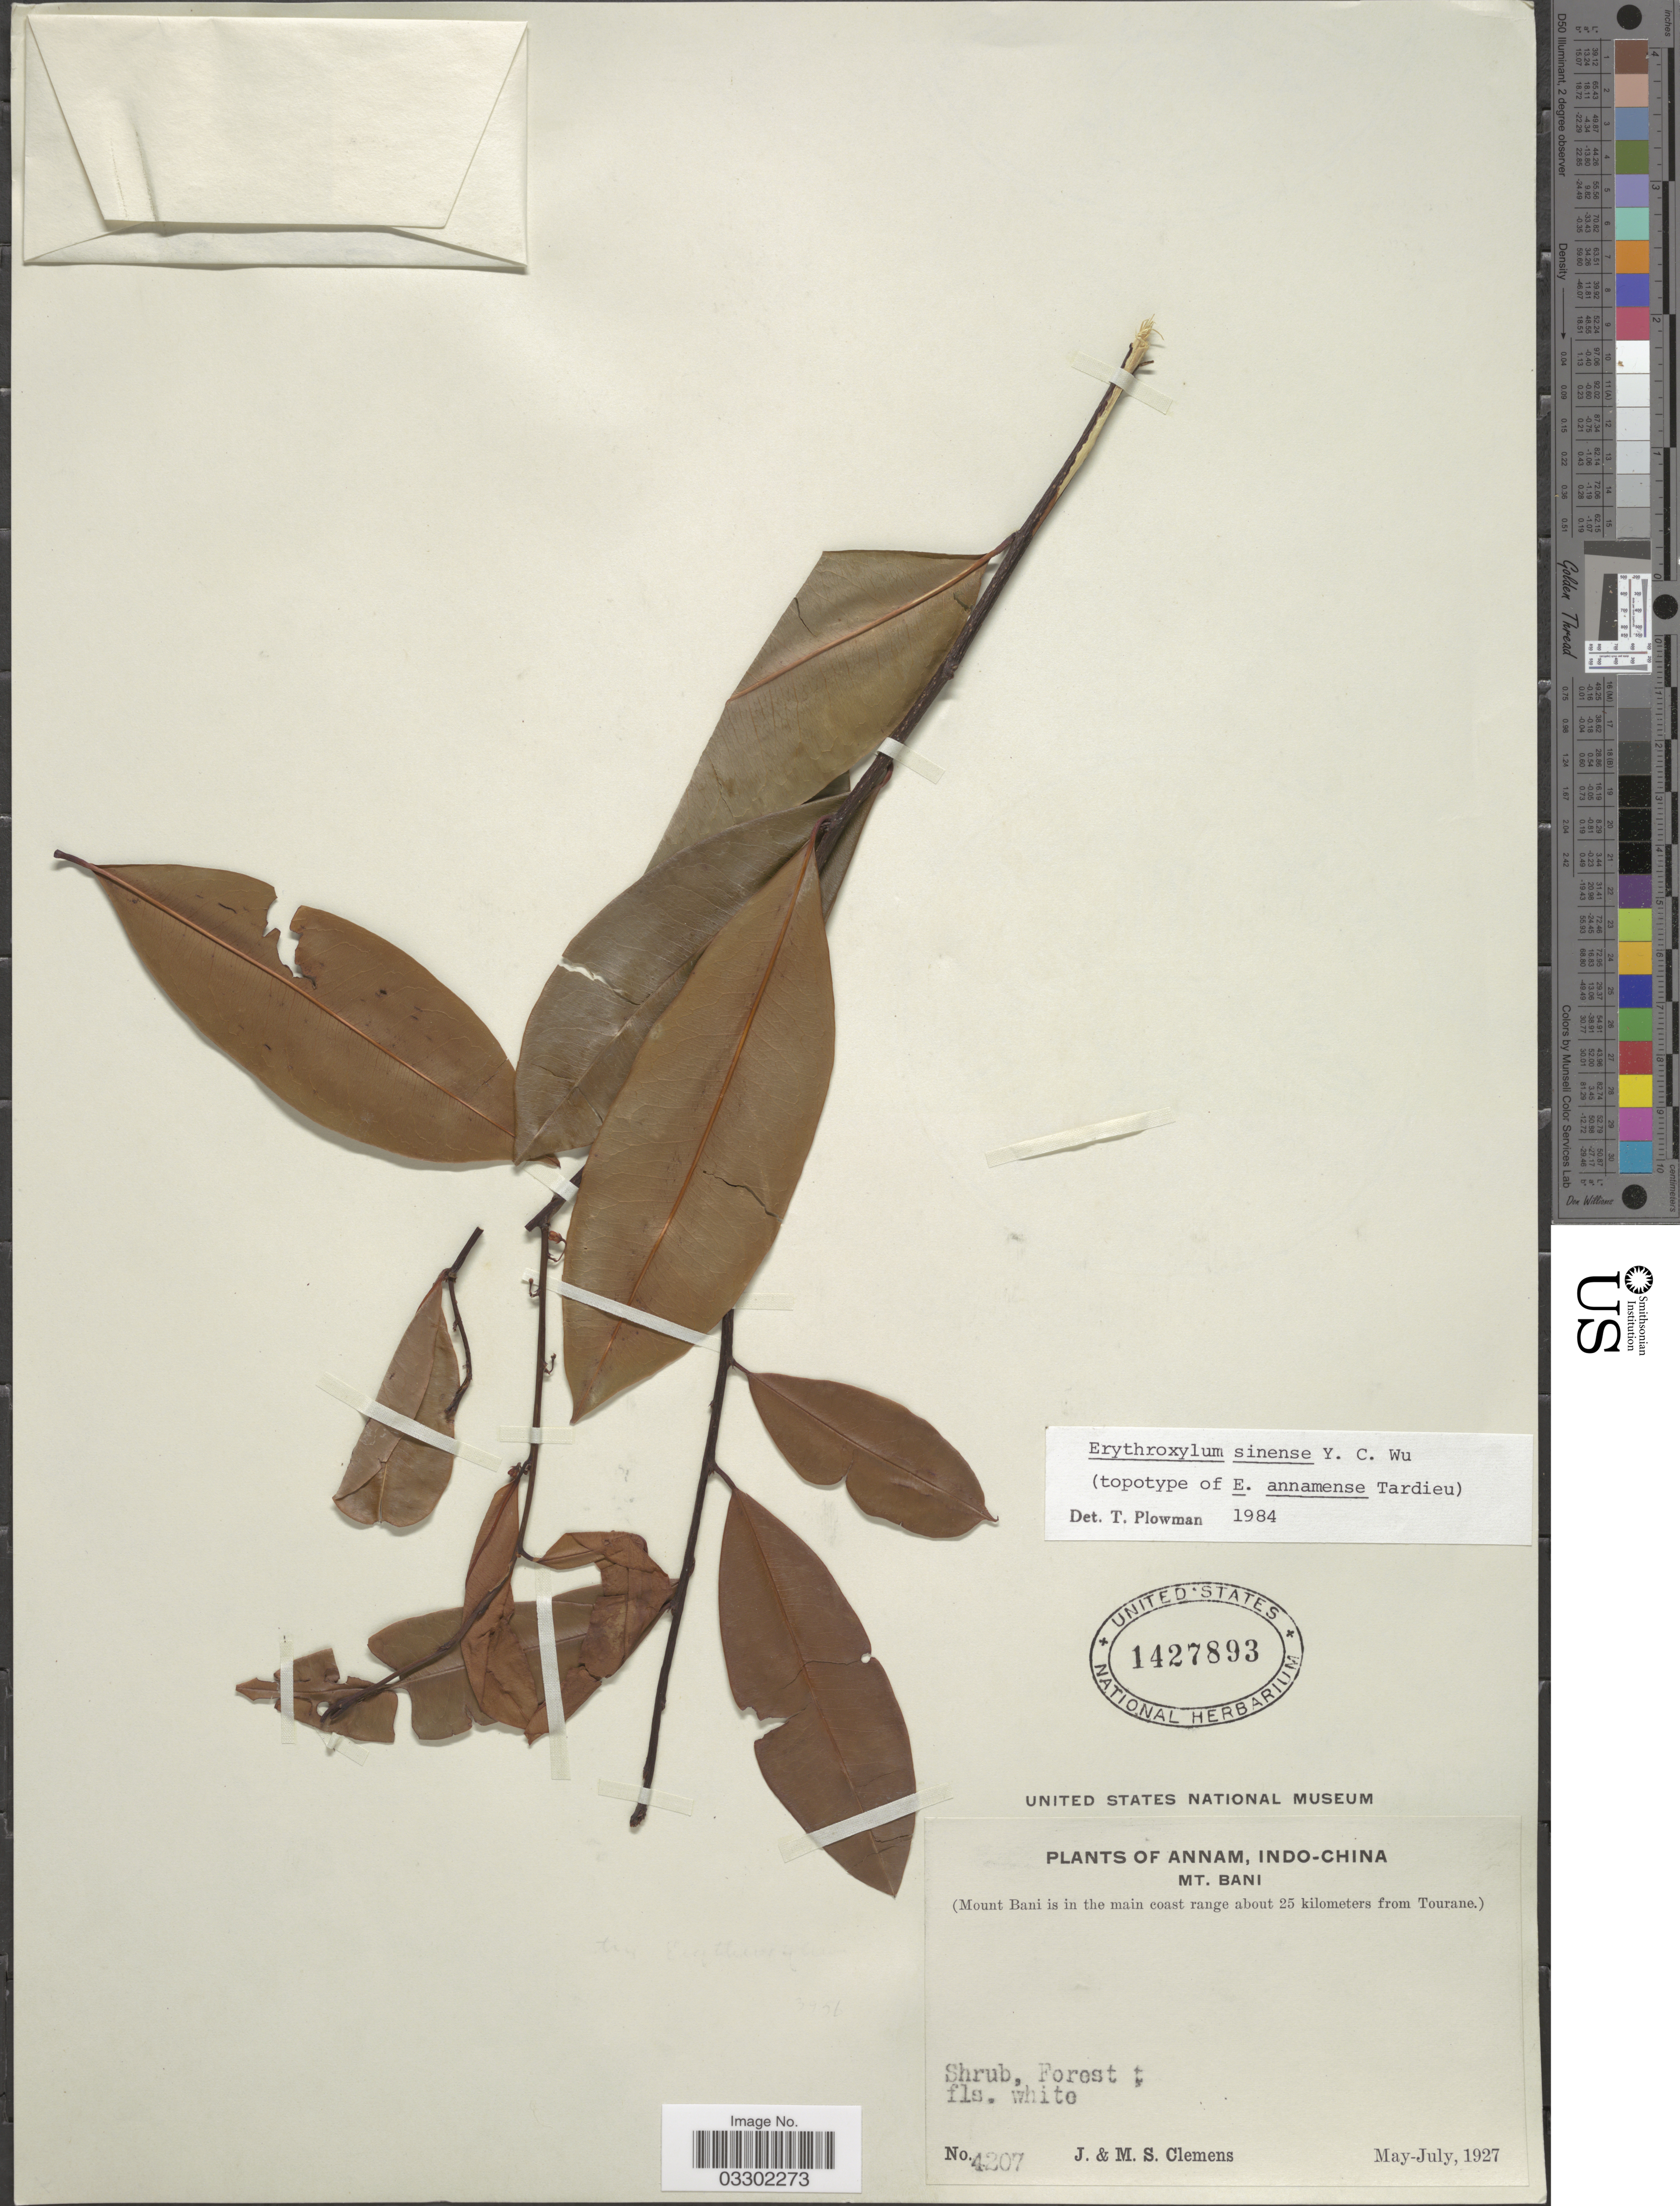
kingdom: Plantae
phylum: Tracheophyta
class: Magnoliopsida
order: Malpighiales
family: Erythroxylaceae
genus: Erythroxylum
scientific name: Erythroxylum sinense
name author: Y.C. Wu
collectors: J. Clemens & M. S. Clemens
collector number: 4207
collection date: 1927-05/1927-07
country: Vietnam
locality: Annam, Indo-China, Mt. Bani (Mount Bani is in the main coast range about 25 kilometers from Tourane).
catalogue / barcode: US 1427893